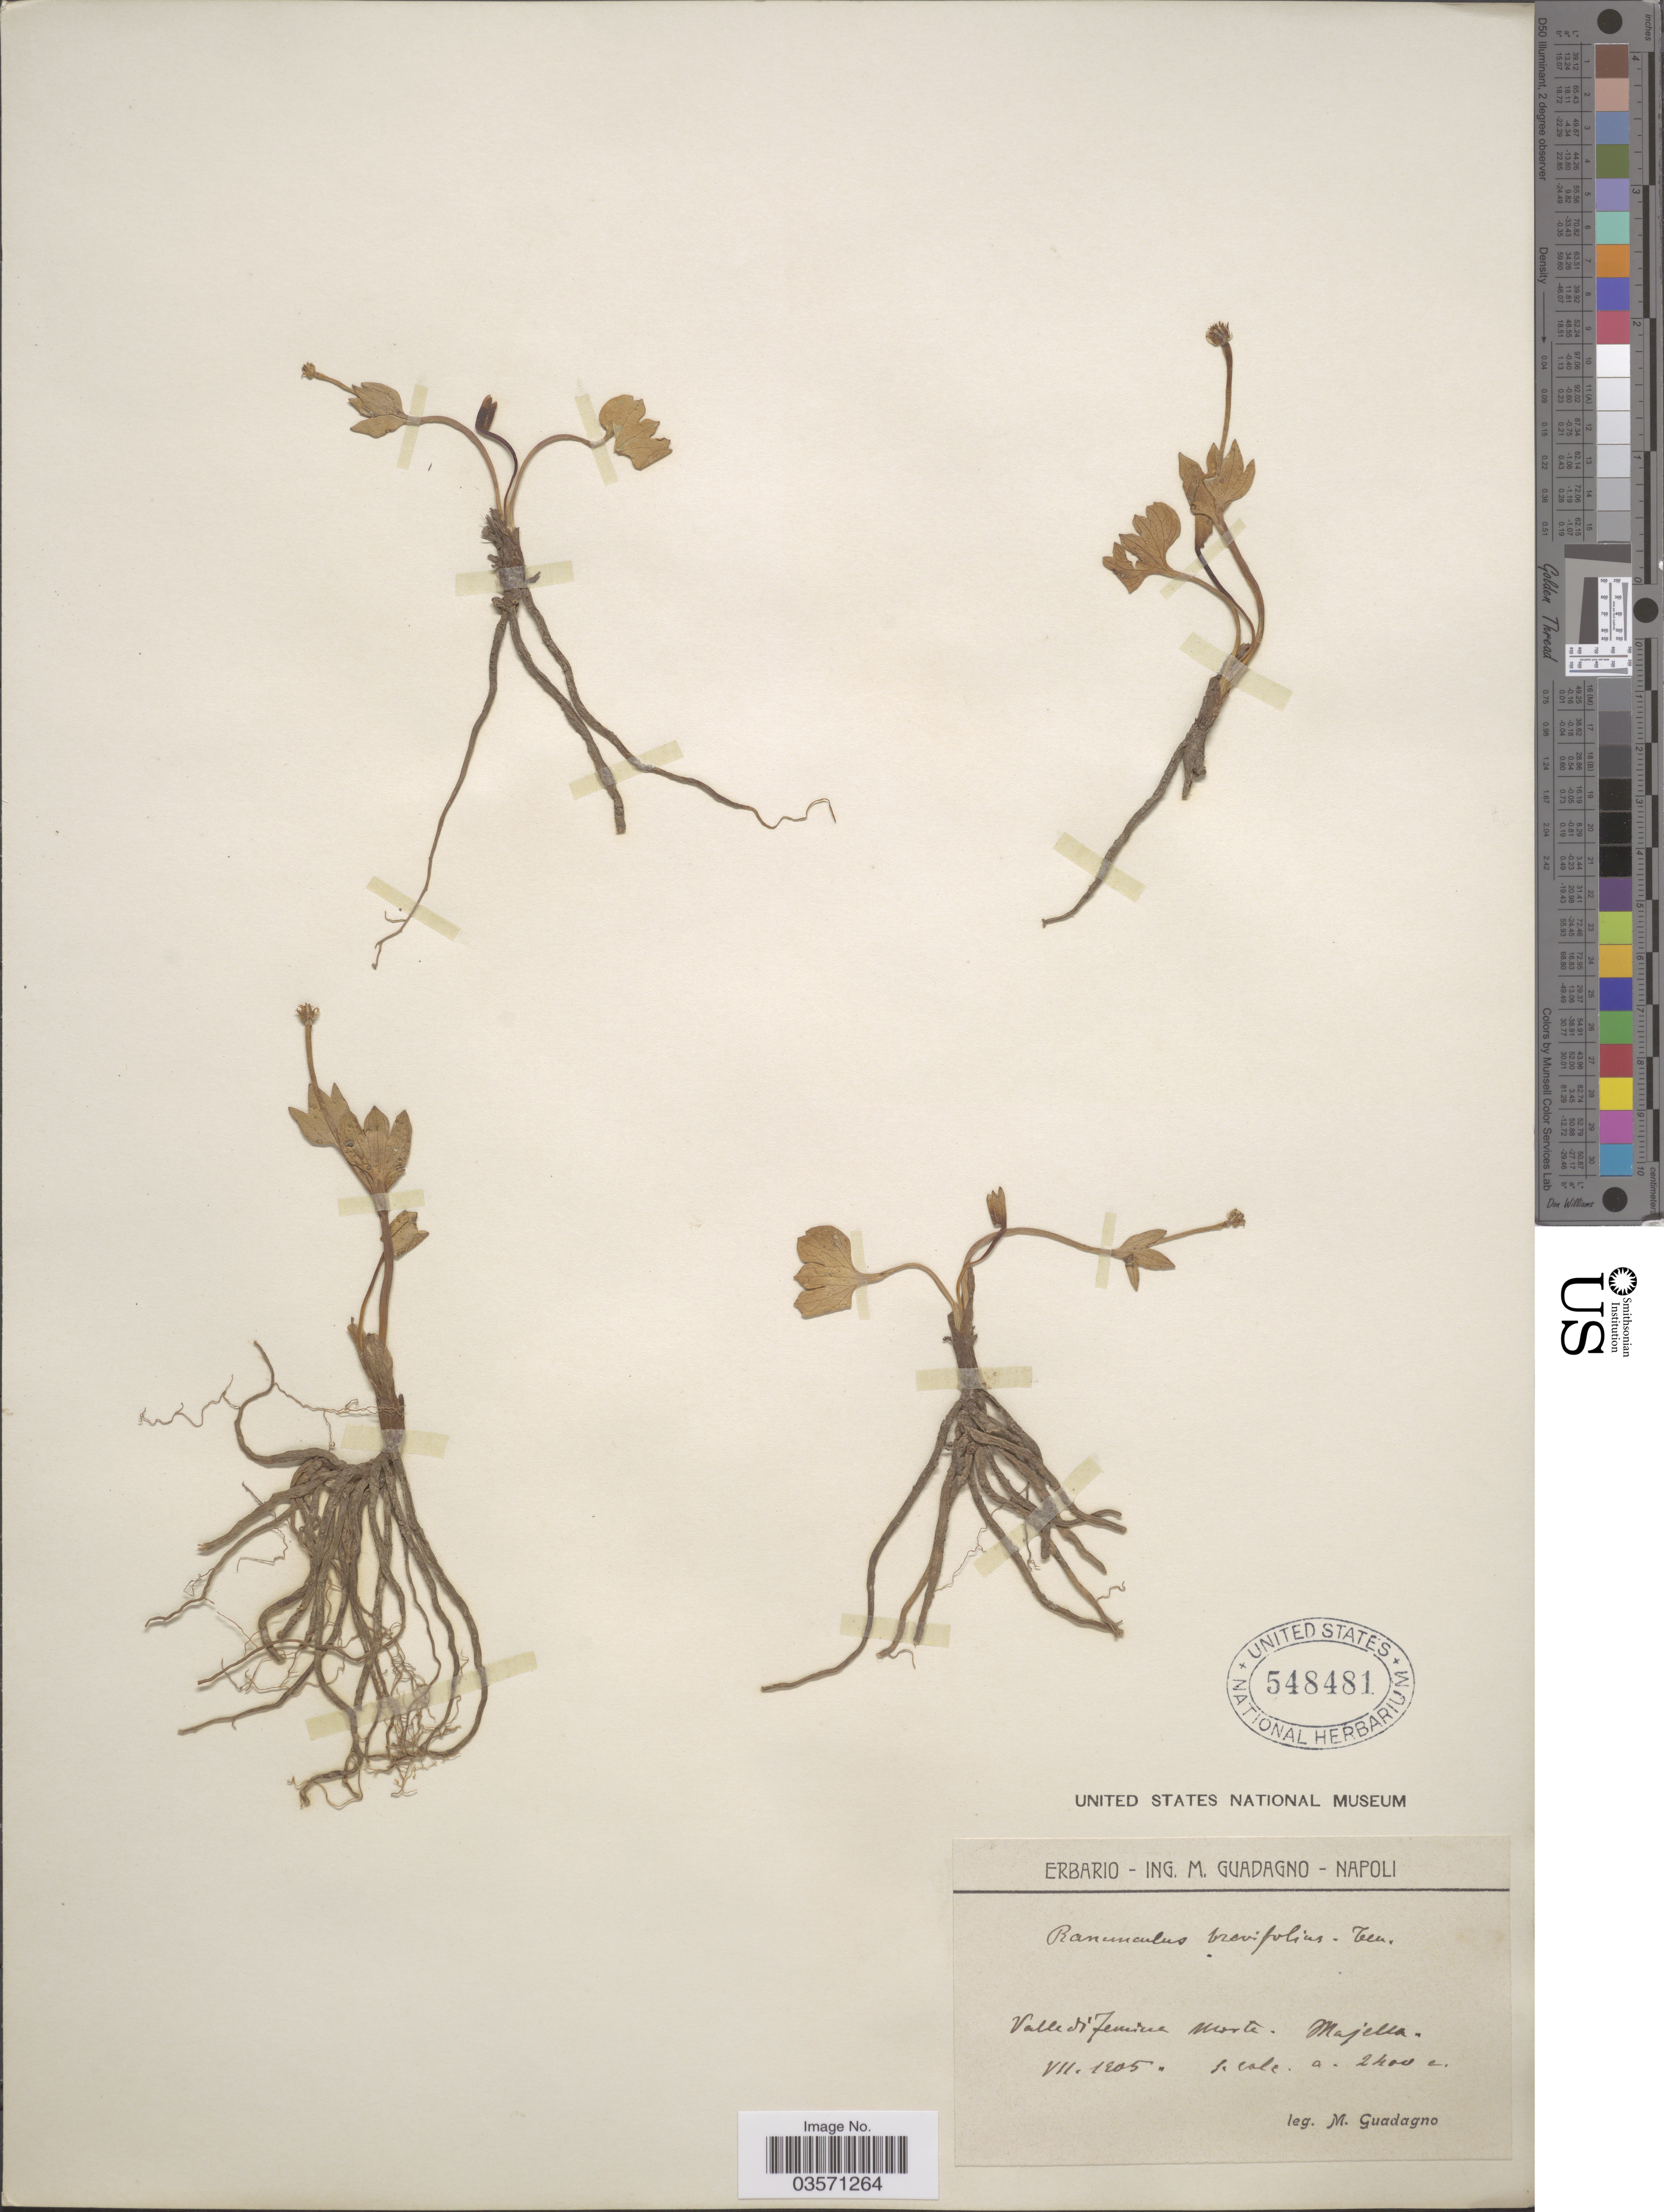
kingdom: Plantae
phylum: Tracheophyta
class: Magnoliopsida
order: Ranunculales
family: Ranunculaceae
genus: Ranunculus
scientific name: Ranunculus brevifolius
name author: Ten.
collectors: M. Guadagno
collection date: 1905-07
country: Italy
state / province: Abruzzo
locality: Valle di Femina Morta, Majella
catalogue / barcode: US 548481